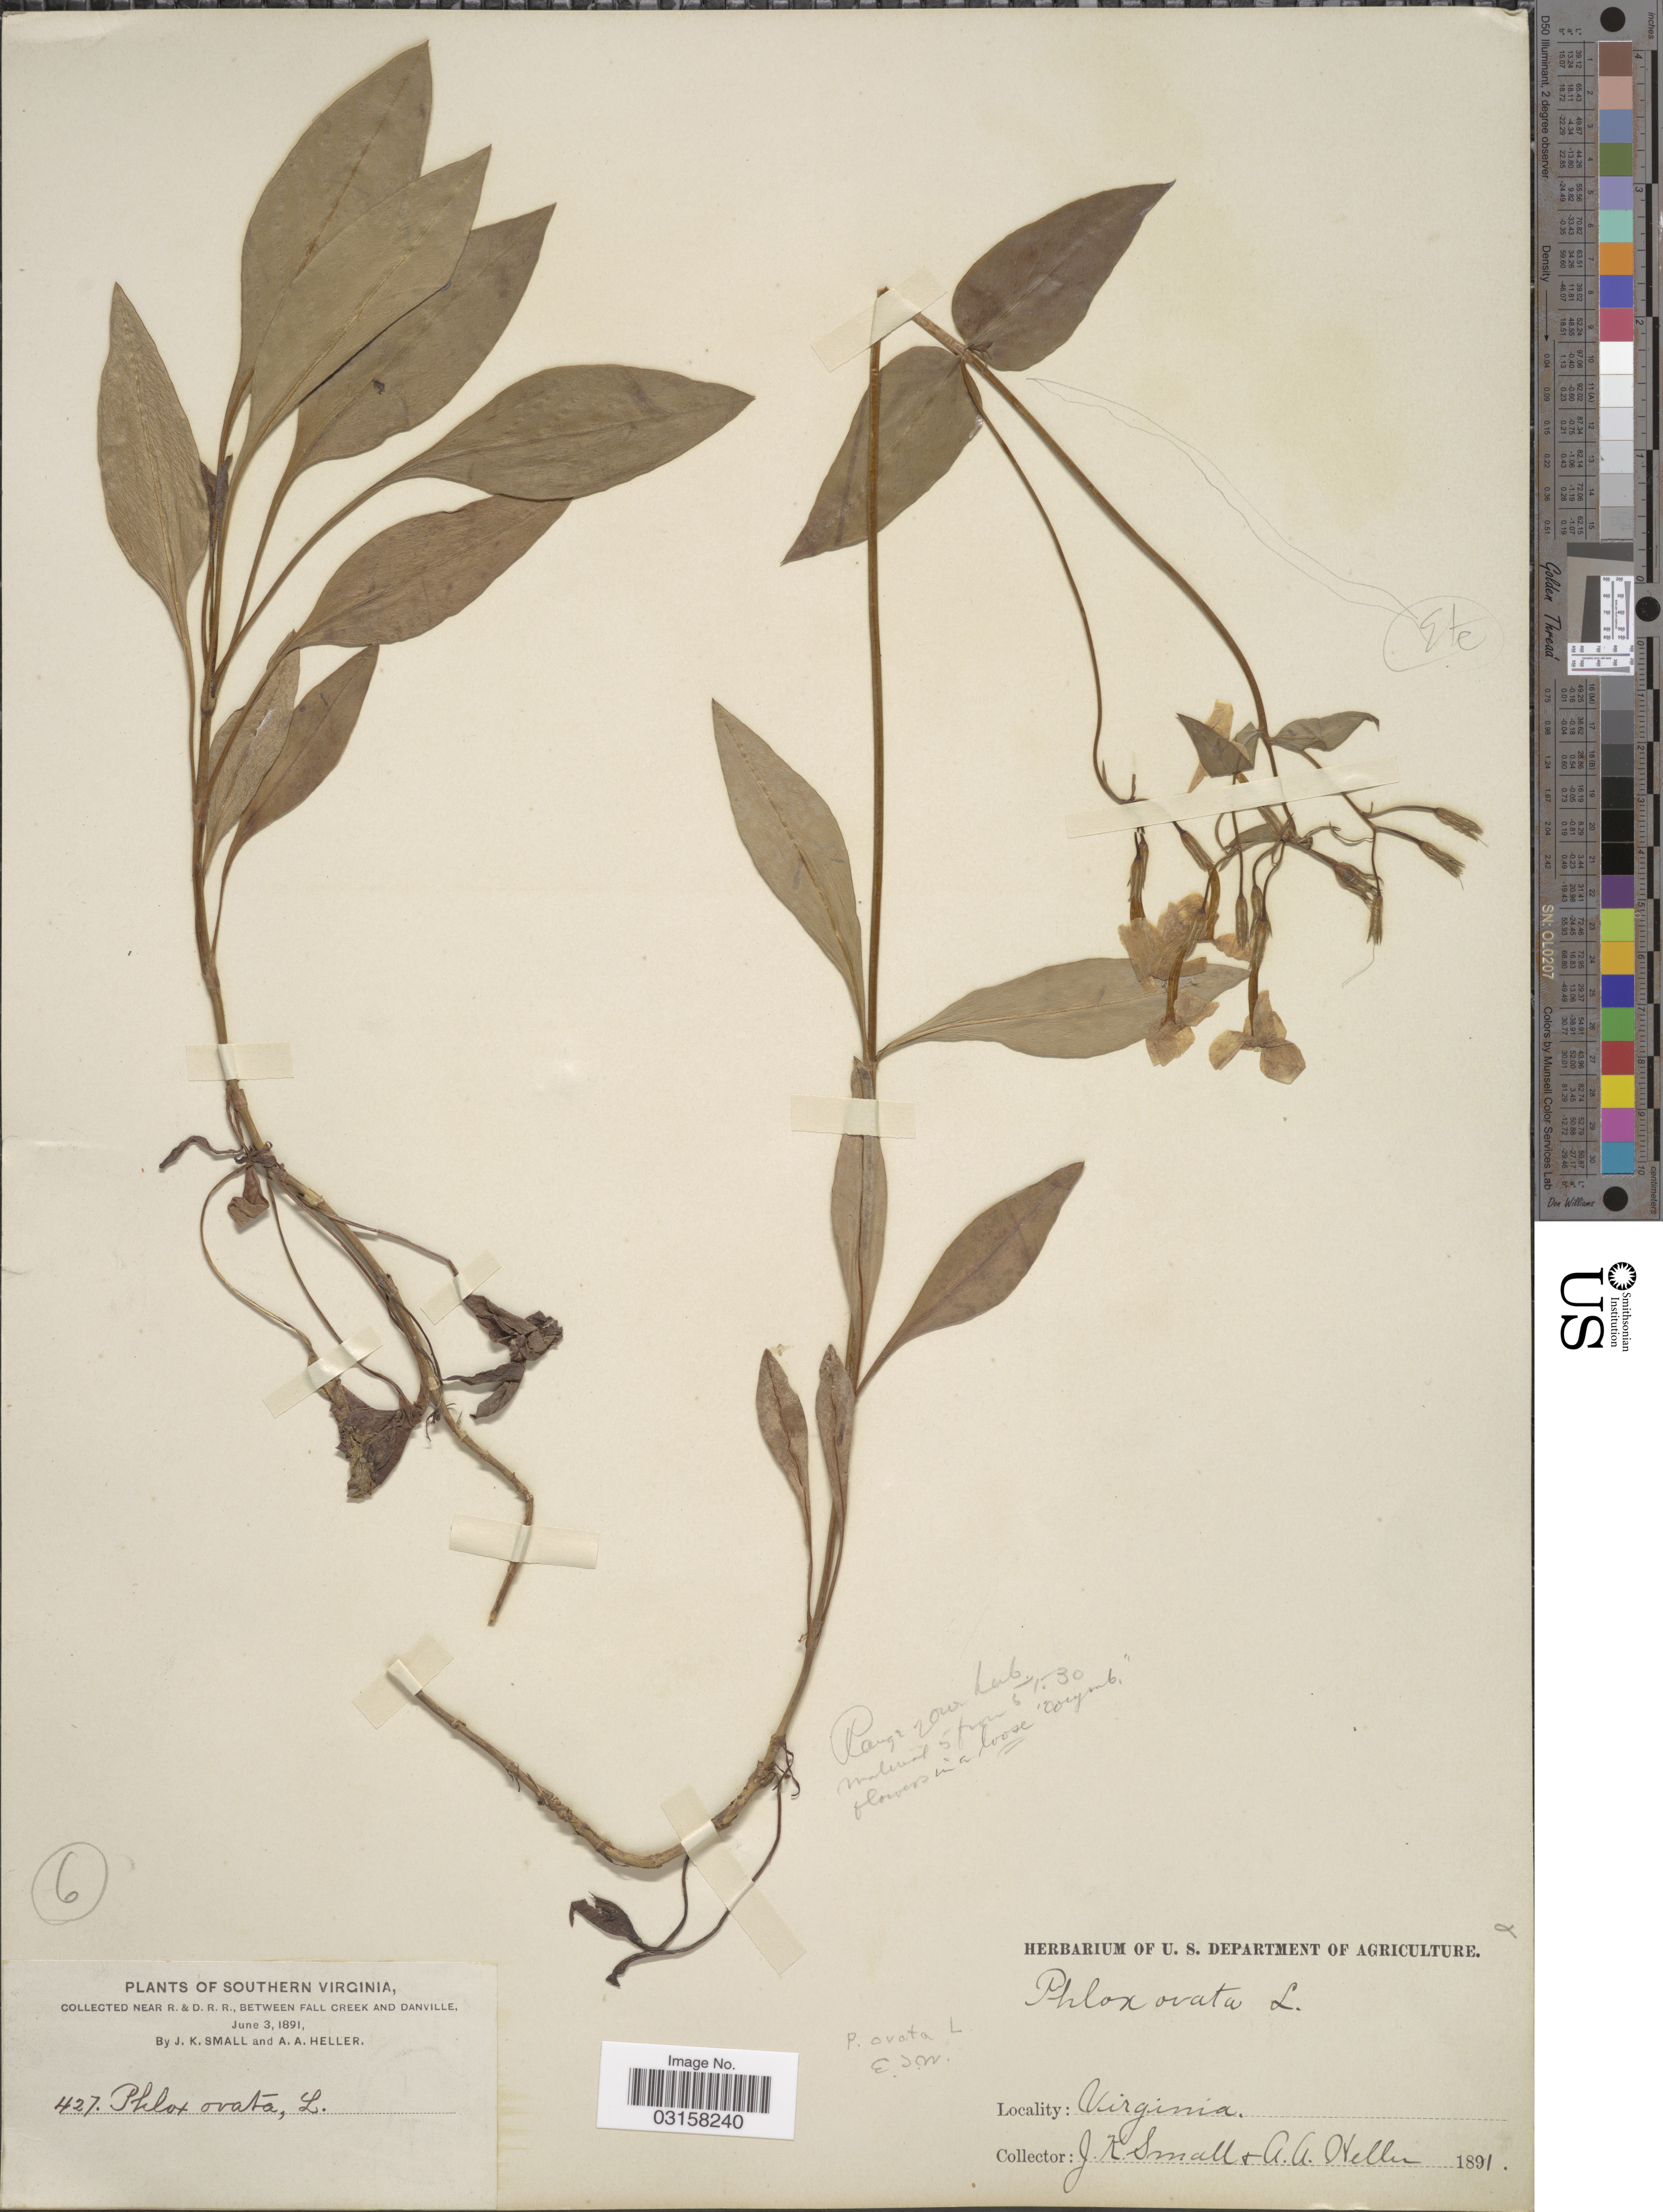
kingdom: Plantae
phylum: Tracheophyta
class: Magnoliopsida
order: Ericales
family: Polemoniaceae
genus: Phlox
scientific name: Phlox ovata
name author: L.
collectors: J. K. Small & A. A. Heller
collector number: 427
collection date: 1891-06-03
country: United States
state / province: Virginia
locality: Southern Virginia. Near R. & D.R.R., between Fall Creek and Danville.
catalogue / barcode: US 103186